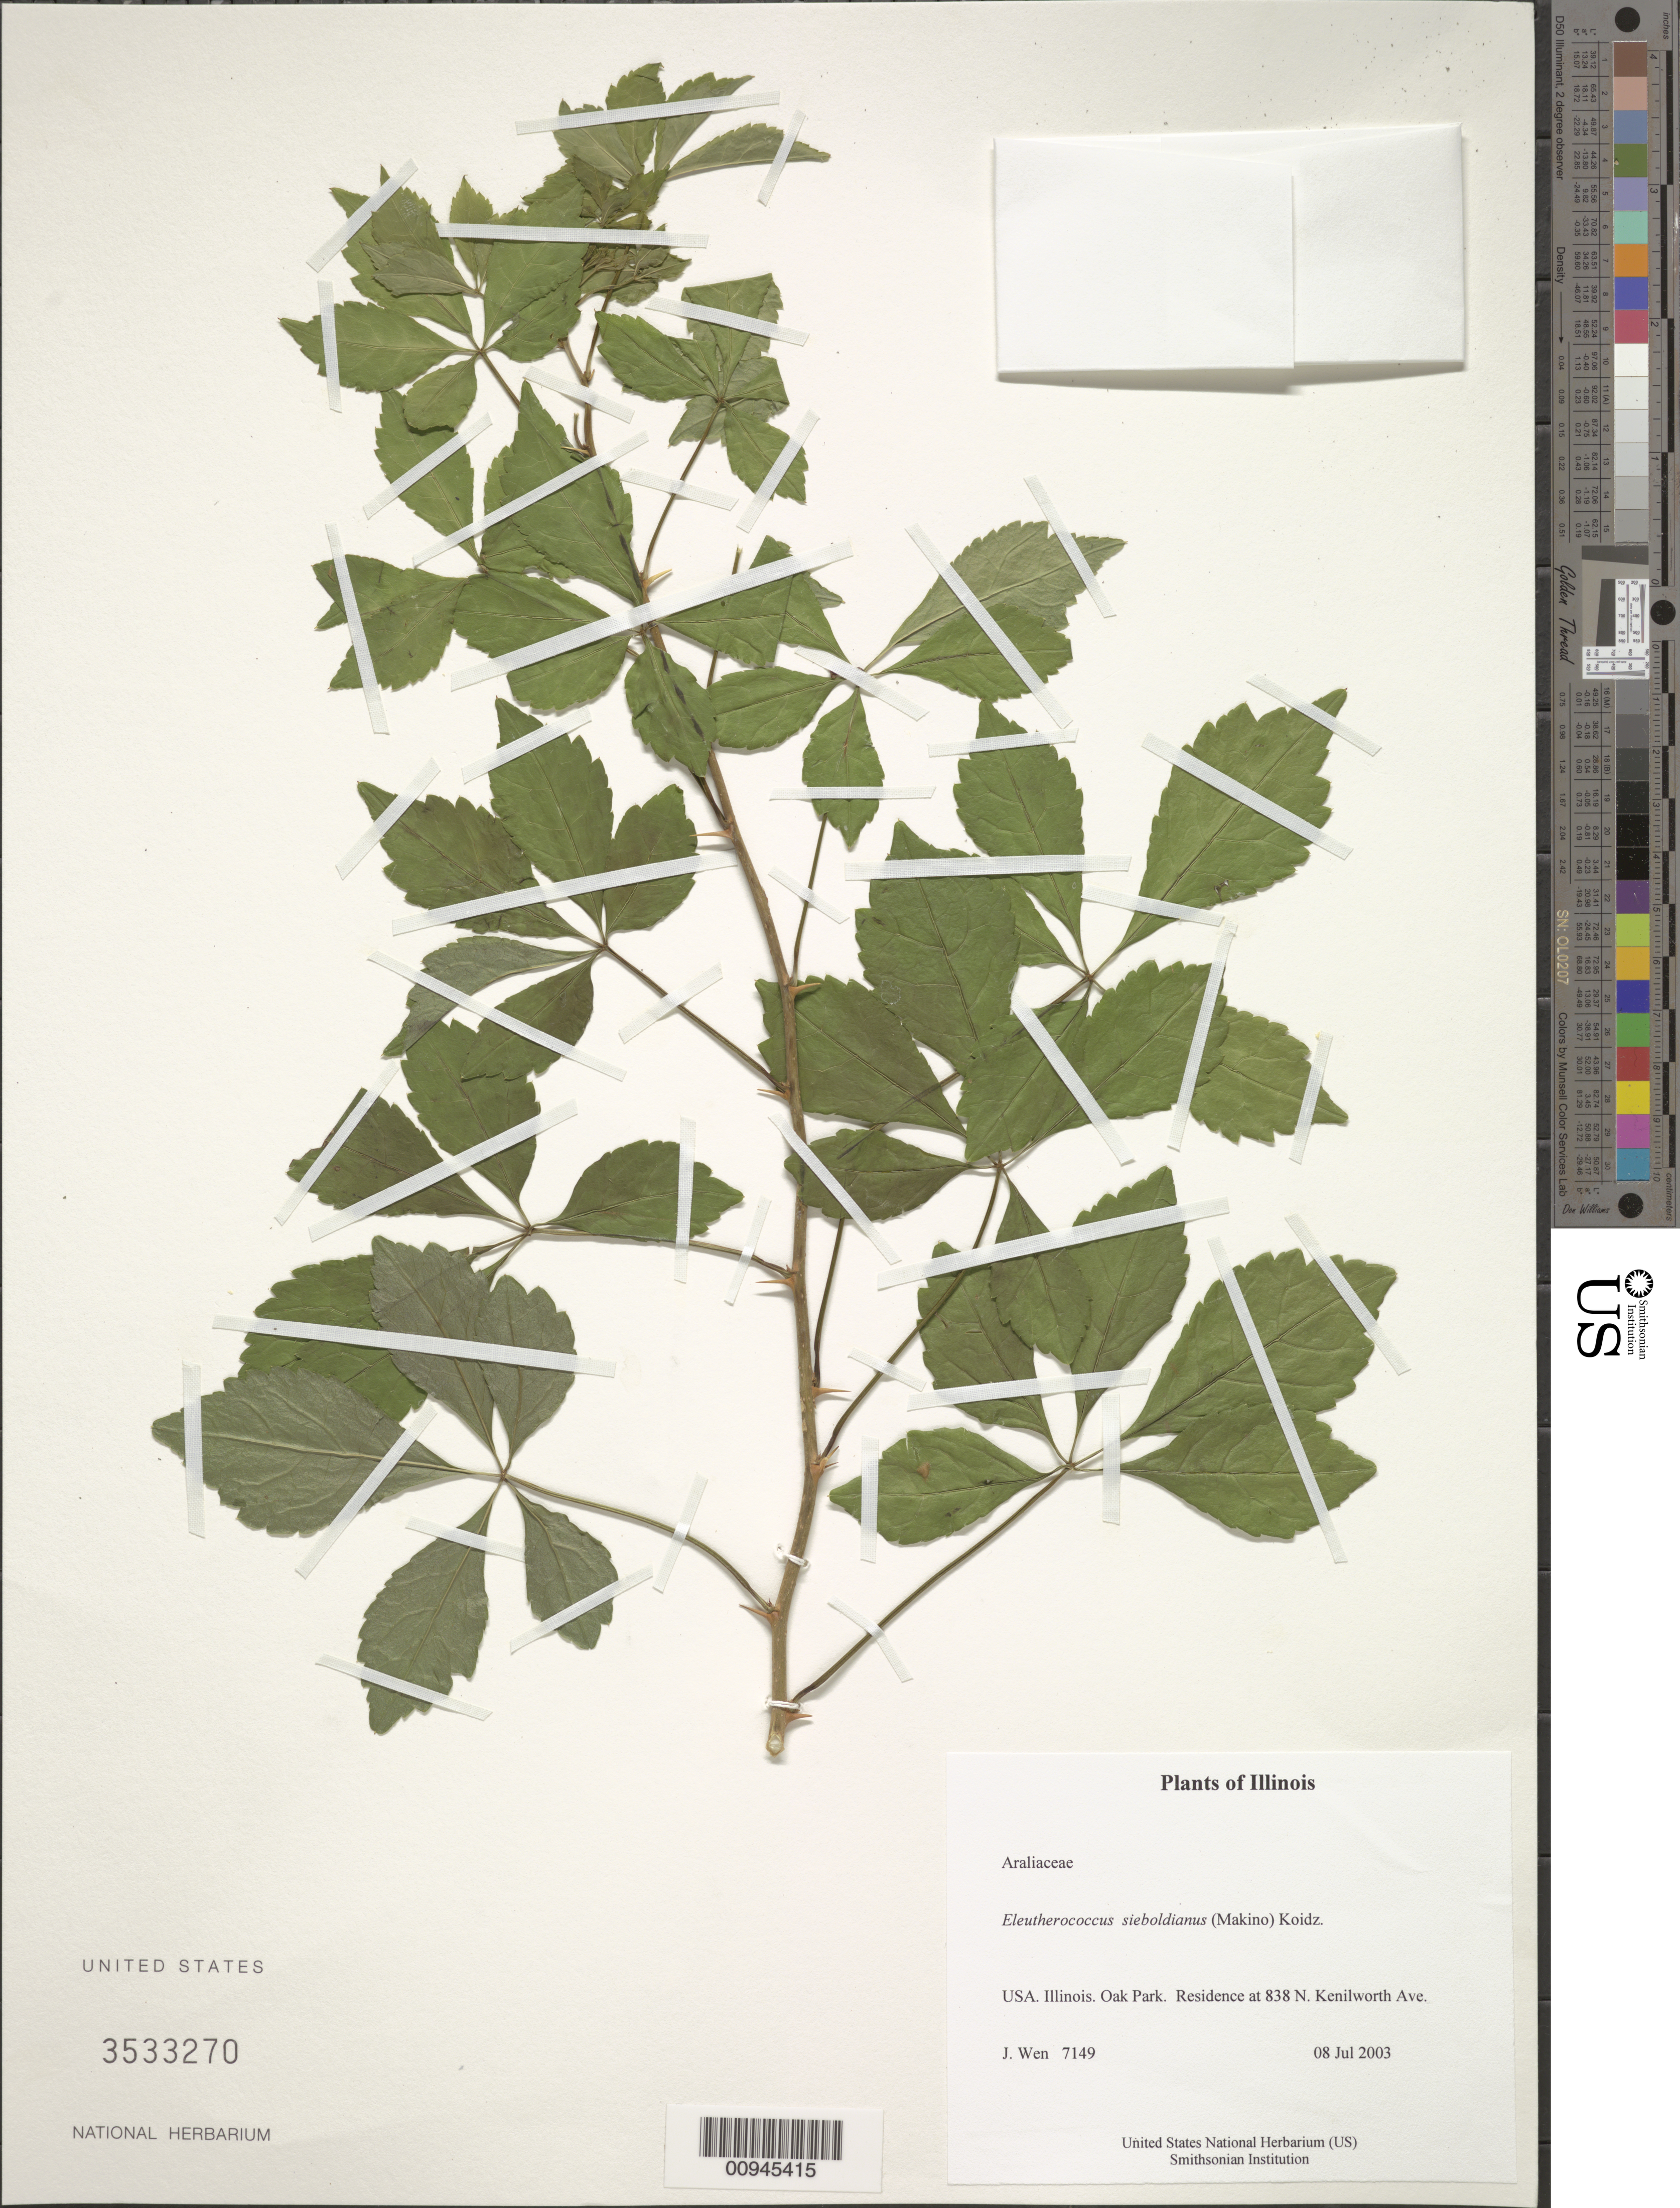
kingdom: Plantae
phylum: Tracheophyta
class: Magnoliopsida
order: Apiales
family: Araliaceae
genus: Eleutherococcus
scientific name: Eleutherococcus sieboldianus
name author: (Makino) Koidz.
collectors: J. Wen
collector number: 7149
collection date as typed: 08 Jul 2003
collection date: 2003-07-08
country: United States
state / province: Illinois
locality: Oak Park. Residence at 838 N. Kenilworth Ave.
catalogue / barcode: US 3533270